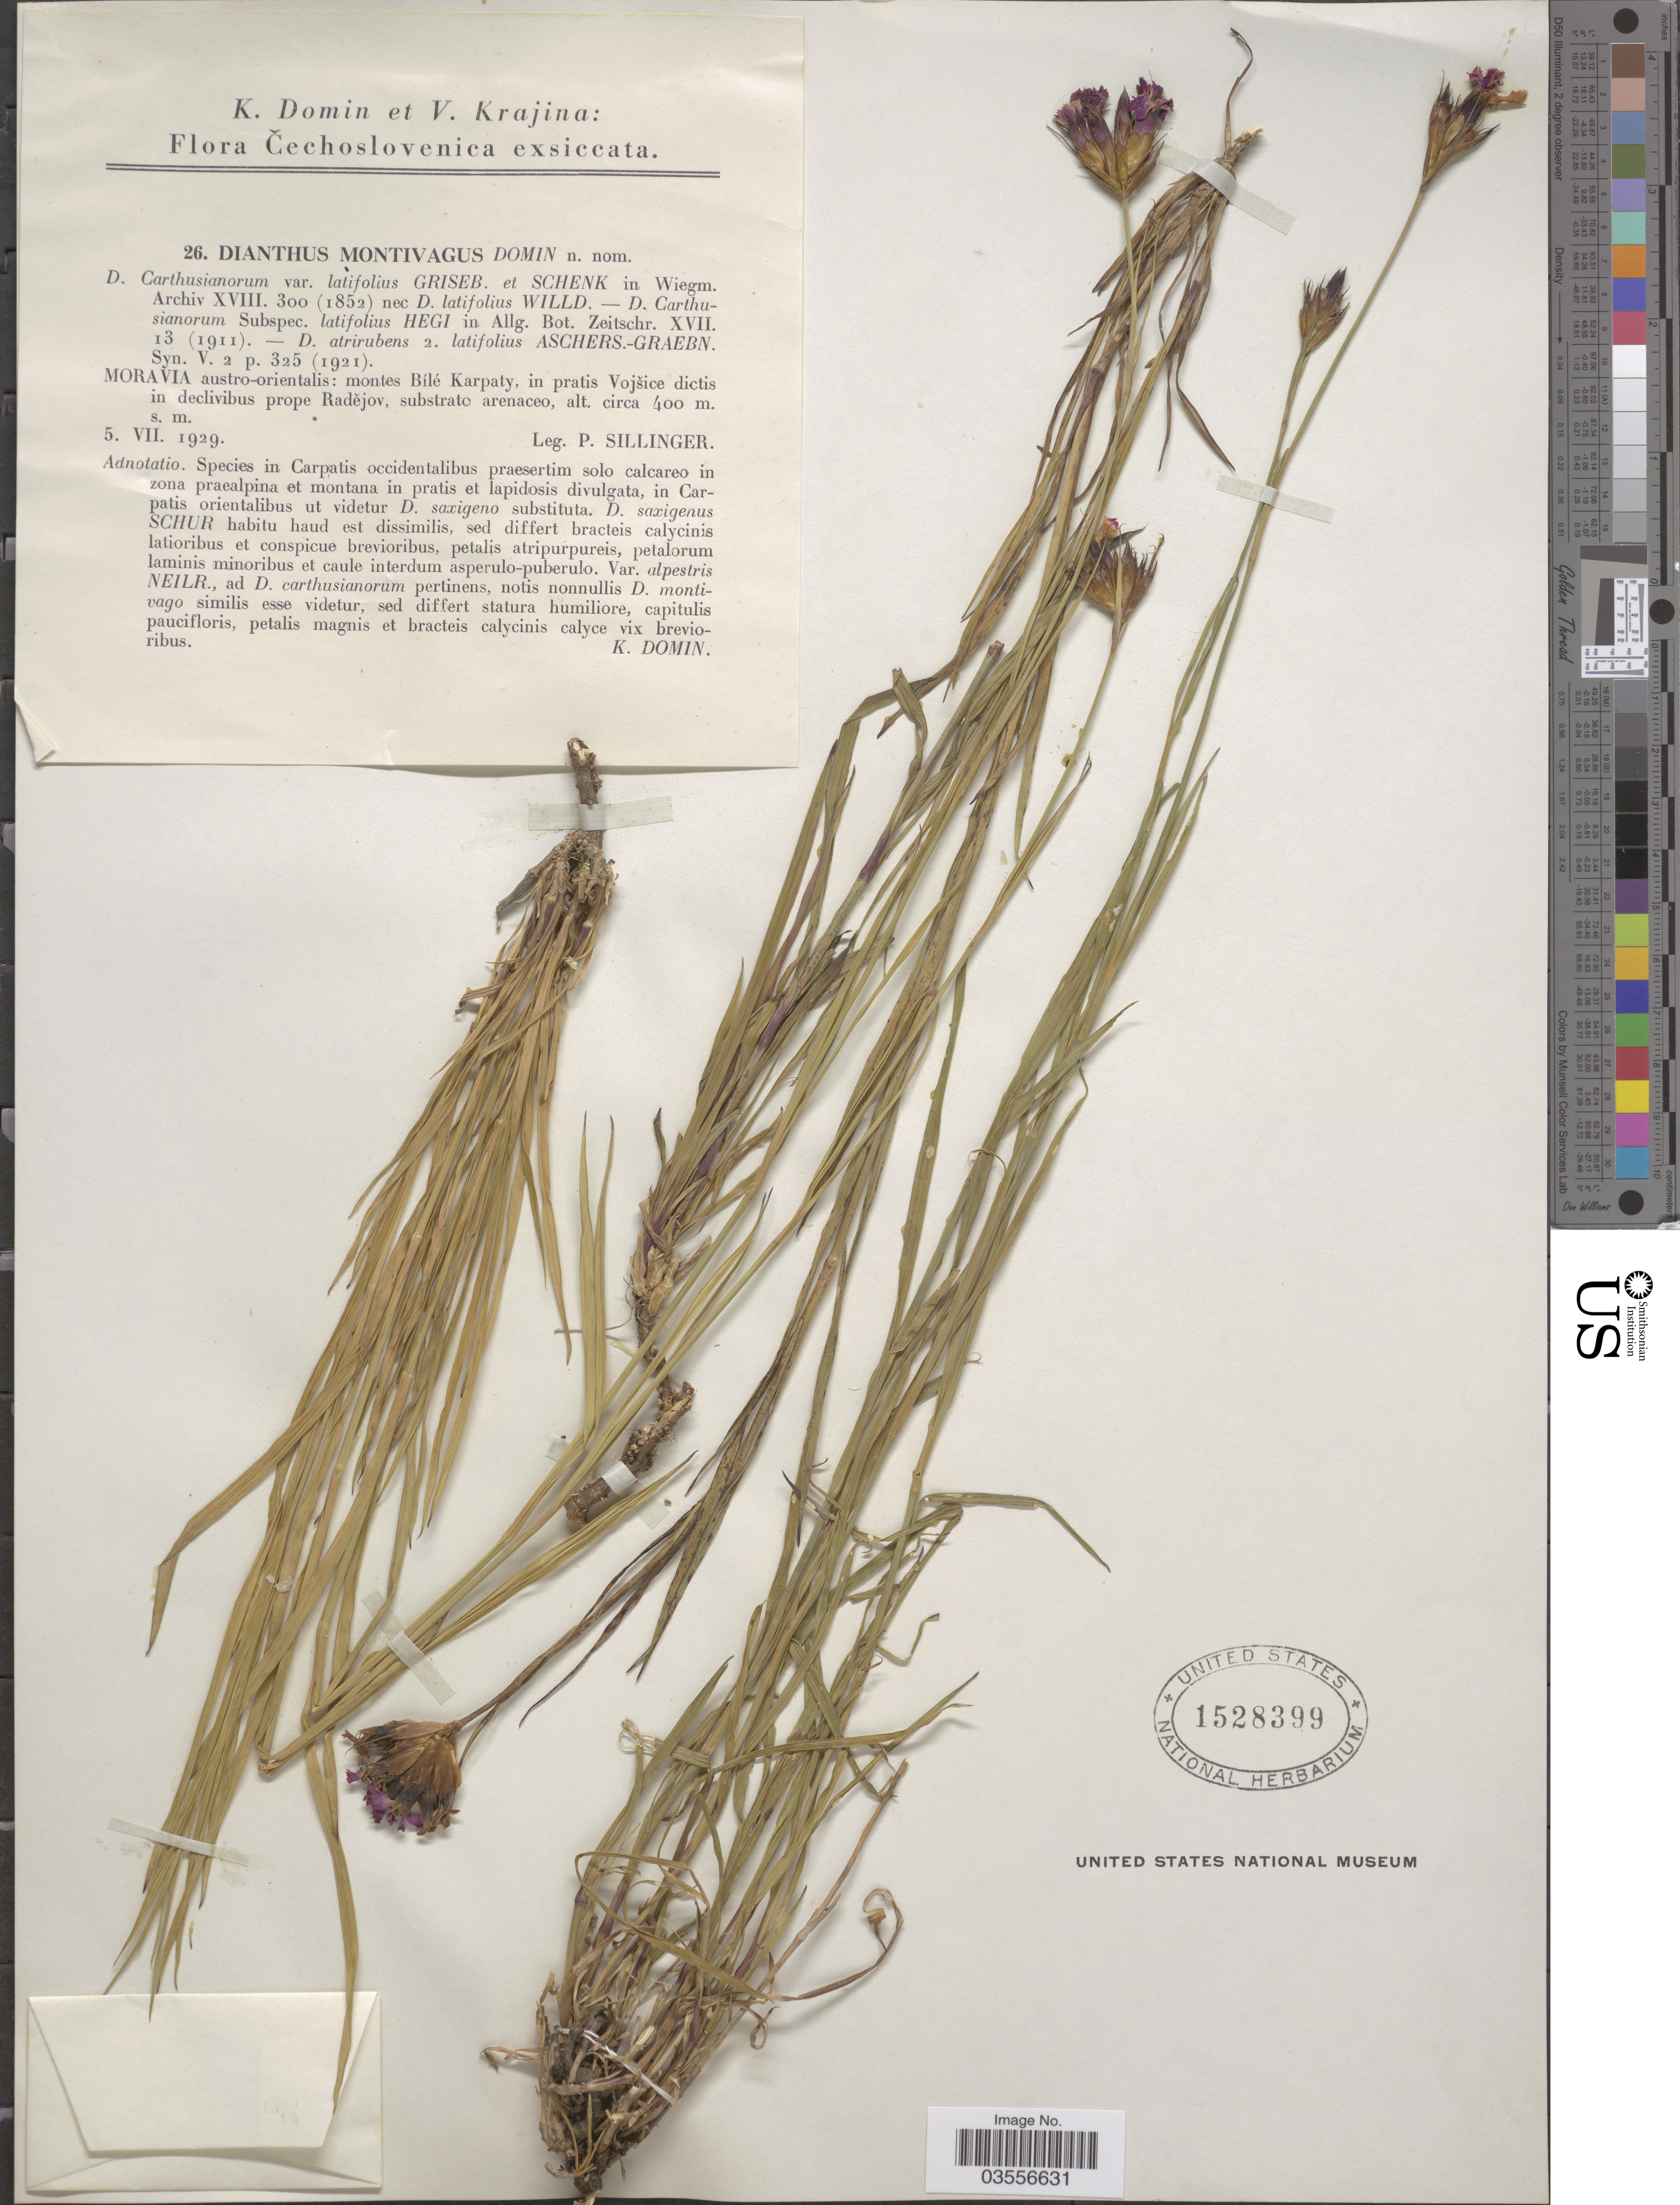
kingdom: Plantae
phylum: Tracheophyta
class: Magnoliopsida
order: Caryophyllales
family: Caryophyllaceae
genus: Dianthus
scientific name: Dianthus montivagus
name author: Domin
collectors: P. Sillinger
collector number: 26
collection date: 1929-07-05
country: Czechia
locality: Čechoslovenica. Moravia austro-orientalis: montes Bílé Karpaty, in pratis Vojšice dictis in declivibus prope Radějov, substrato arenaceo.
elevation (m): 400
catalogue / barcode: US 1528399